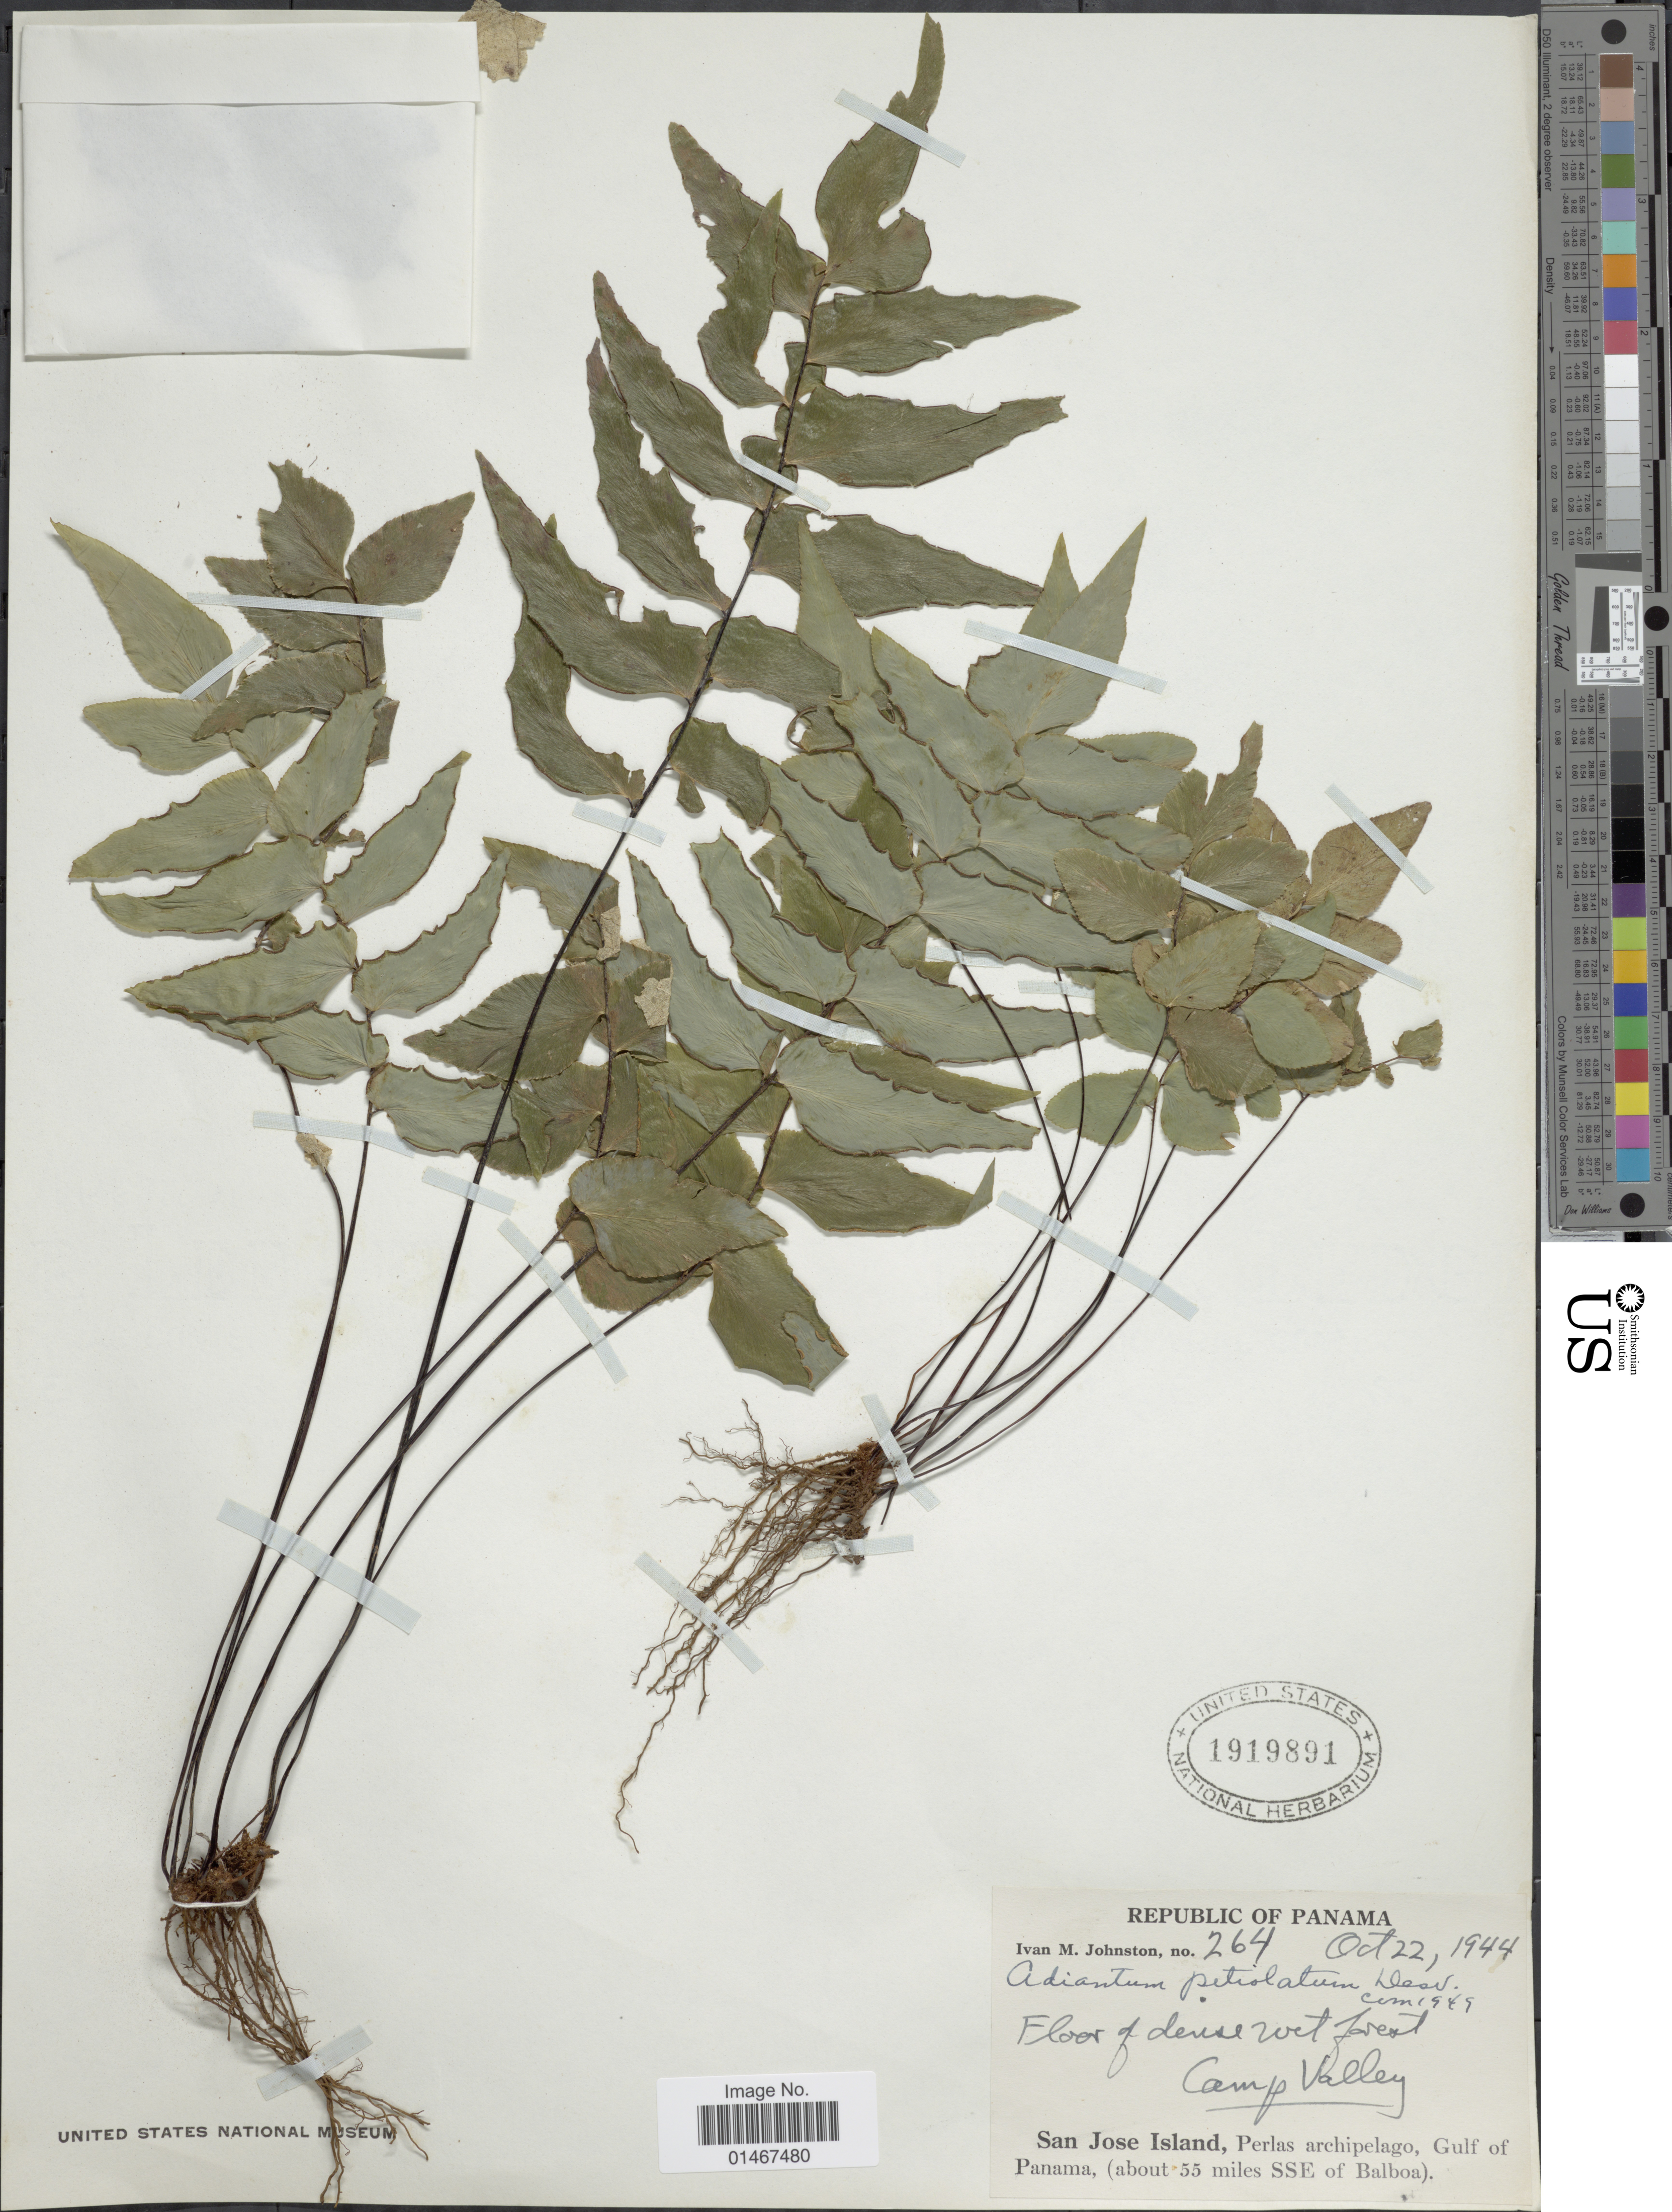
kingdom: Plantae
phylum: Tracheophyta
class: Polypodiopsida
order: Polypodiales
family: Pteridaceae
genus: Adiantum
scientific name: Adiantum petiolatum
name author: Desv.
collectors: I.M. Johnston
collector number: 264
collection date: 1944-10-22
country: Panama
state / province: Panamá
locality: Republic of Panama. San Jose Island, Perlas archipelago. Gulf of Panama, (about 55 miles SSE of Balboa). Camp valley.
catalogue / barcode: US 1919891